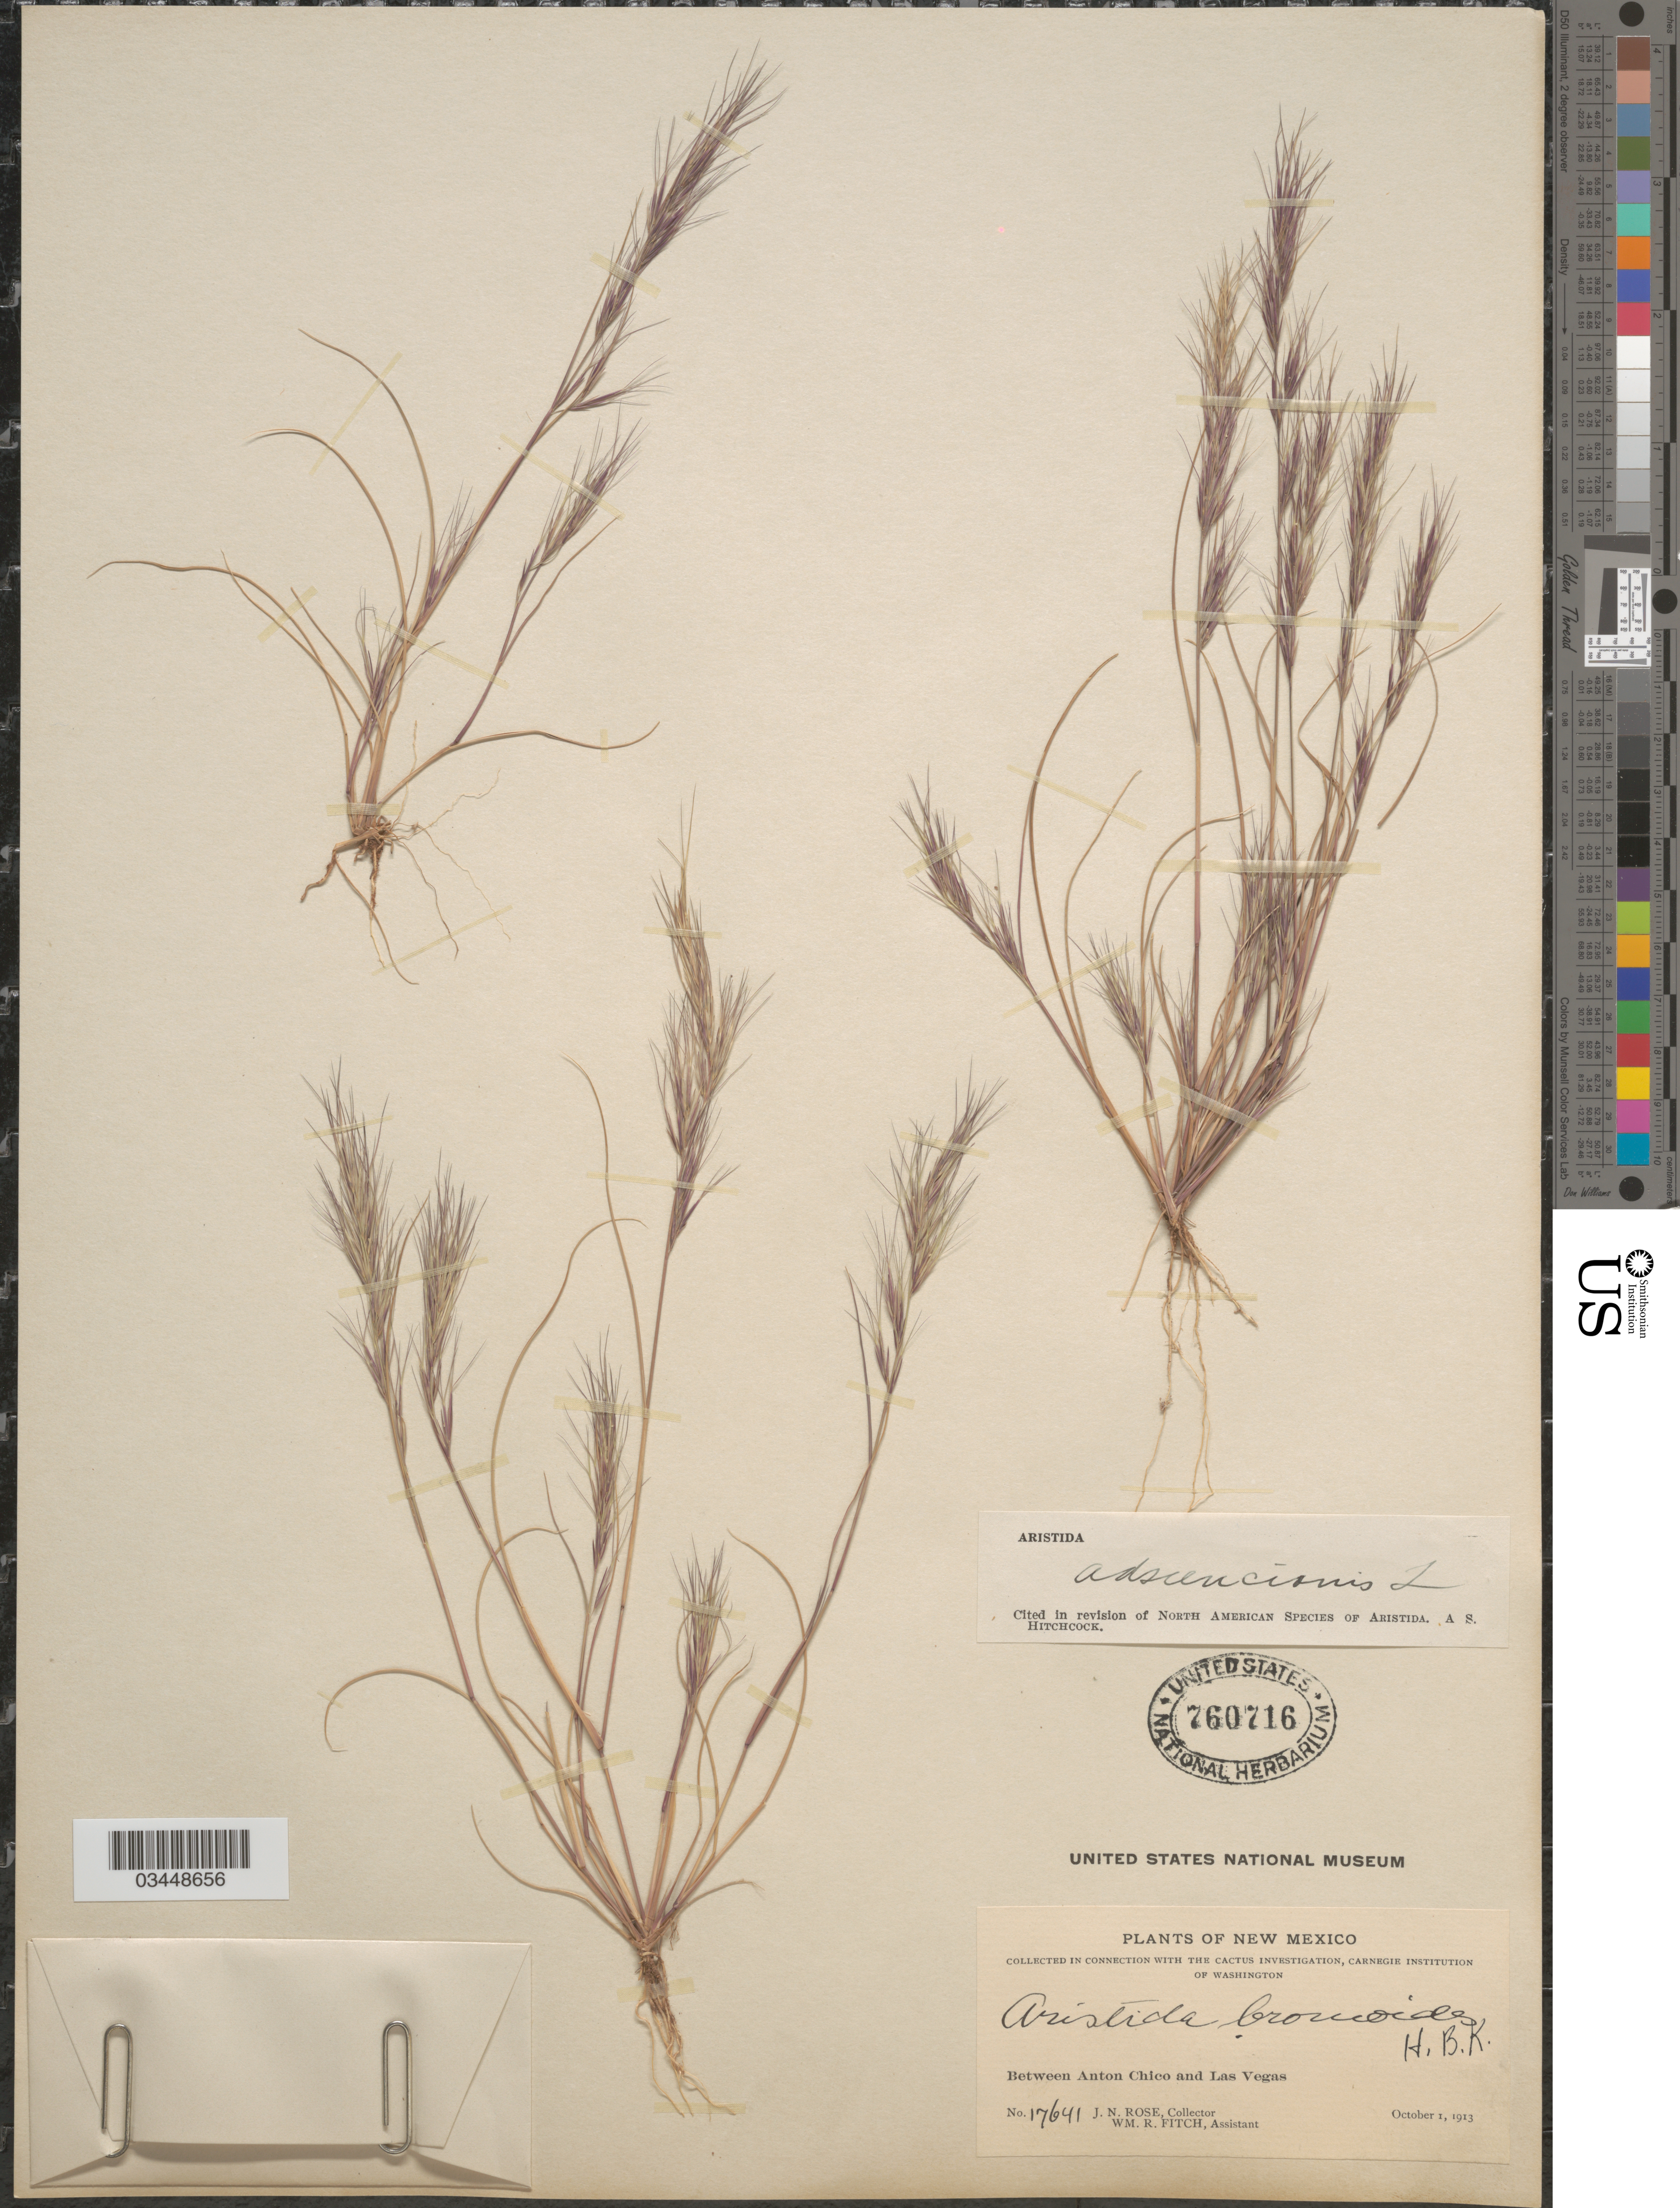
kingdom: Plantae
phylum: Tracheophyta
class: Liliopsida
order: Poales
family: Poaceae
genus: Aristida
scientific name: Aristida adscensionis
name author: L.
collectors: J. N. Rose & W. R. Fitch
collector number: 17641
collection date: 1913-10-01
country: United States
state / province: New Mexico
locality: Between Anton Chico and Las Vegas.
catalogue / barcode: US 760716